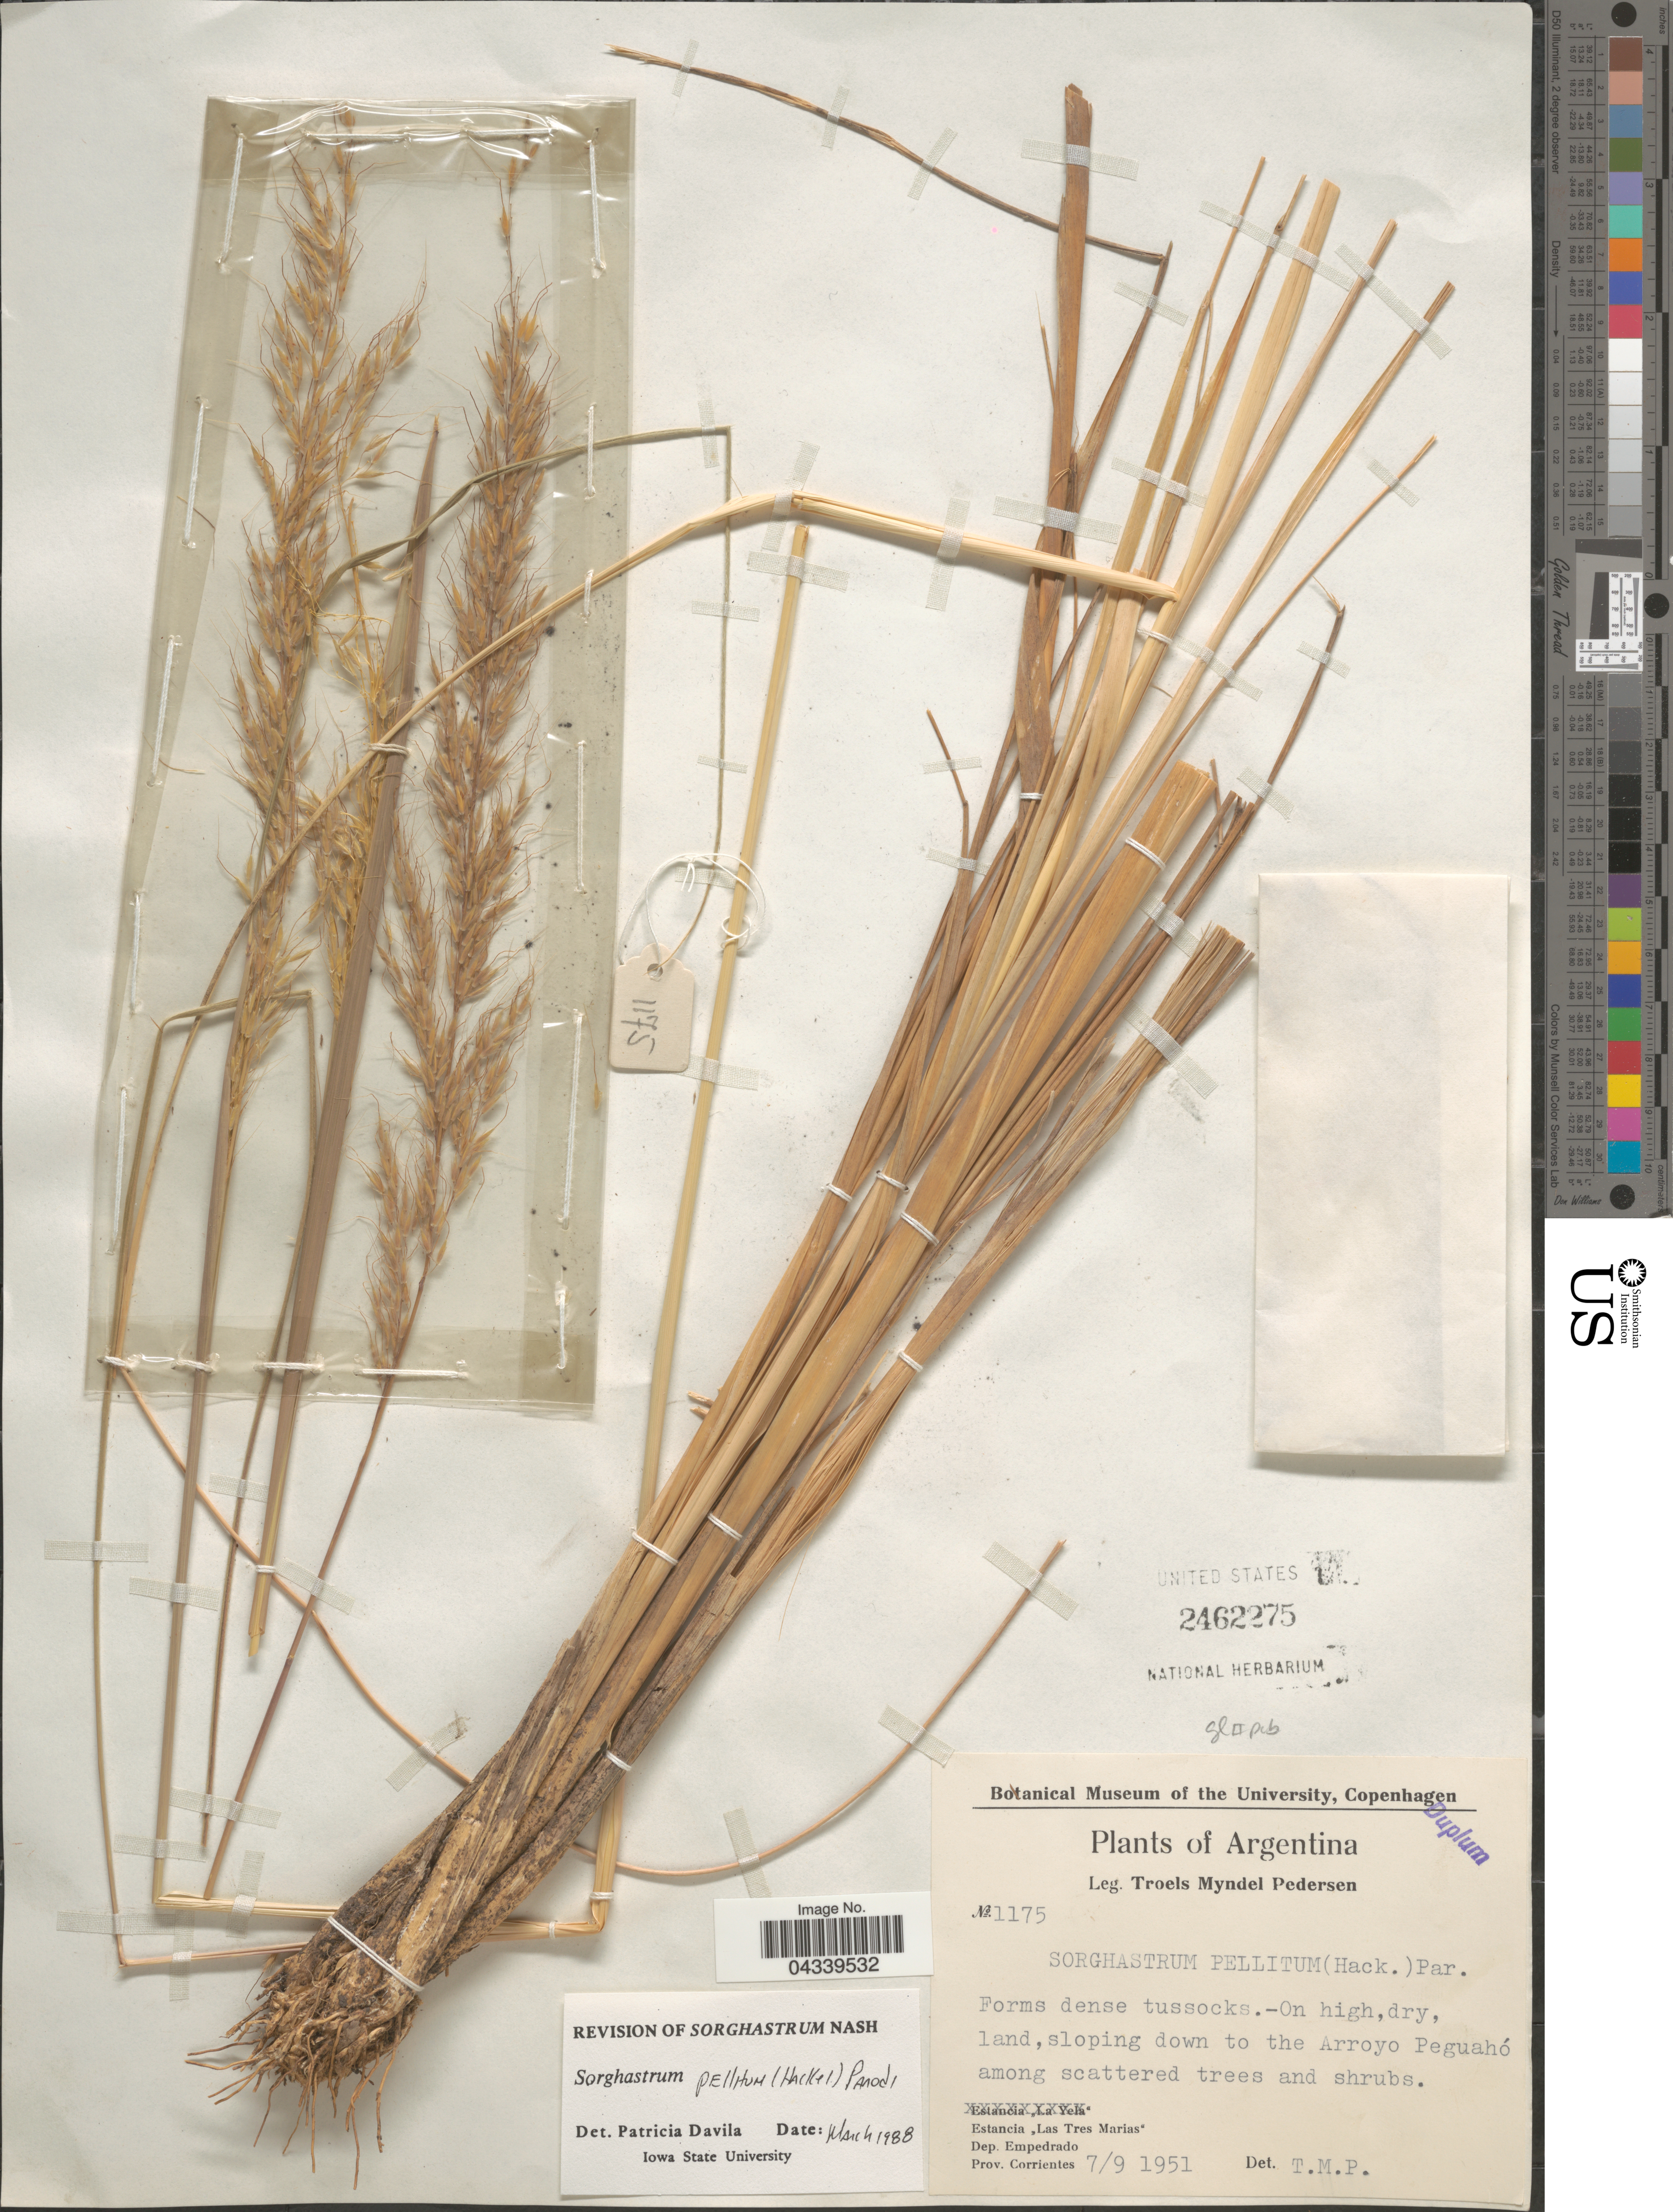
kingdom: Plantae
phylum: Tracheophyta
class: Liliopsida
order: Poales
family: Poaceae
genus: Sorghastrum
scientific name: Sorghastrum pellitum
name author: (Hack.) Parodi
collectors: T. Pederson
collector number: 1175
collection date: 1951-09-07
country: Argentina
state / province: Corrientes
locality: On high, dry, land, sloping down to the Arroyo Peguahó among scattered trees and shrubs. Estancia "Las Tres Marias". Dep. Empedrado.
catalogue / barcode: US 2462275